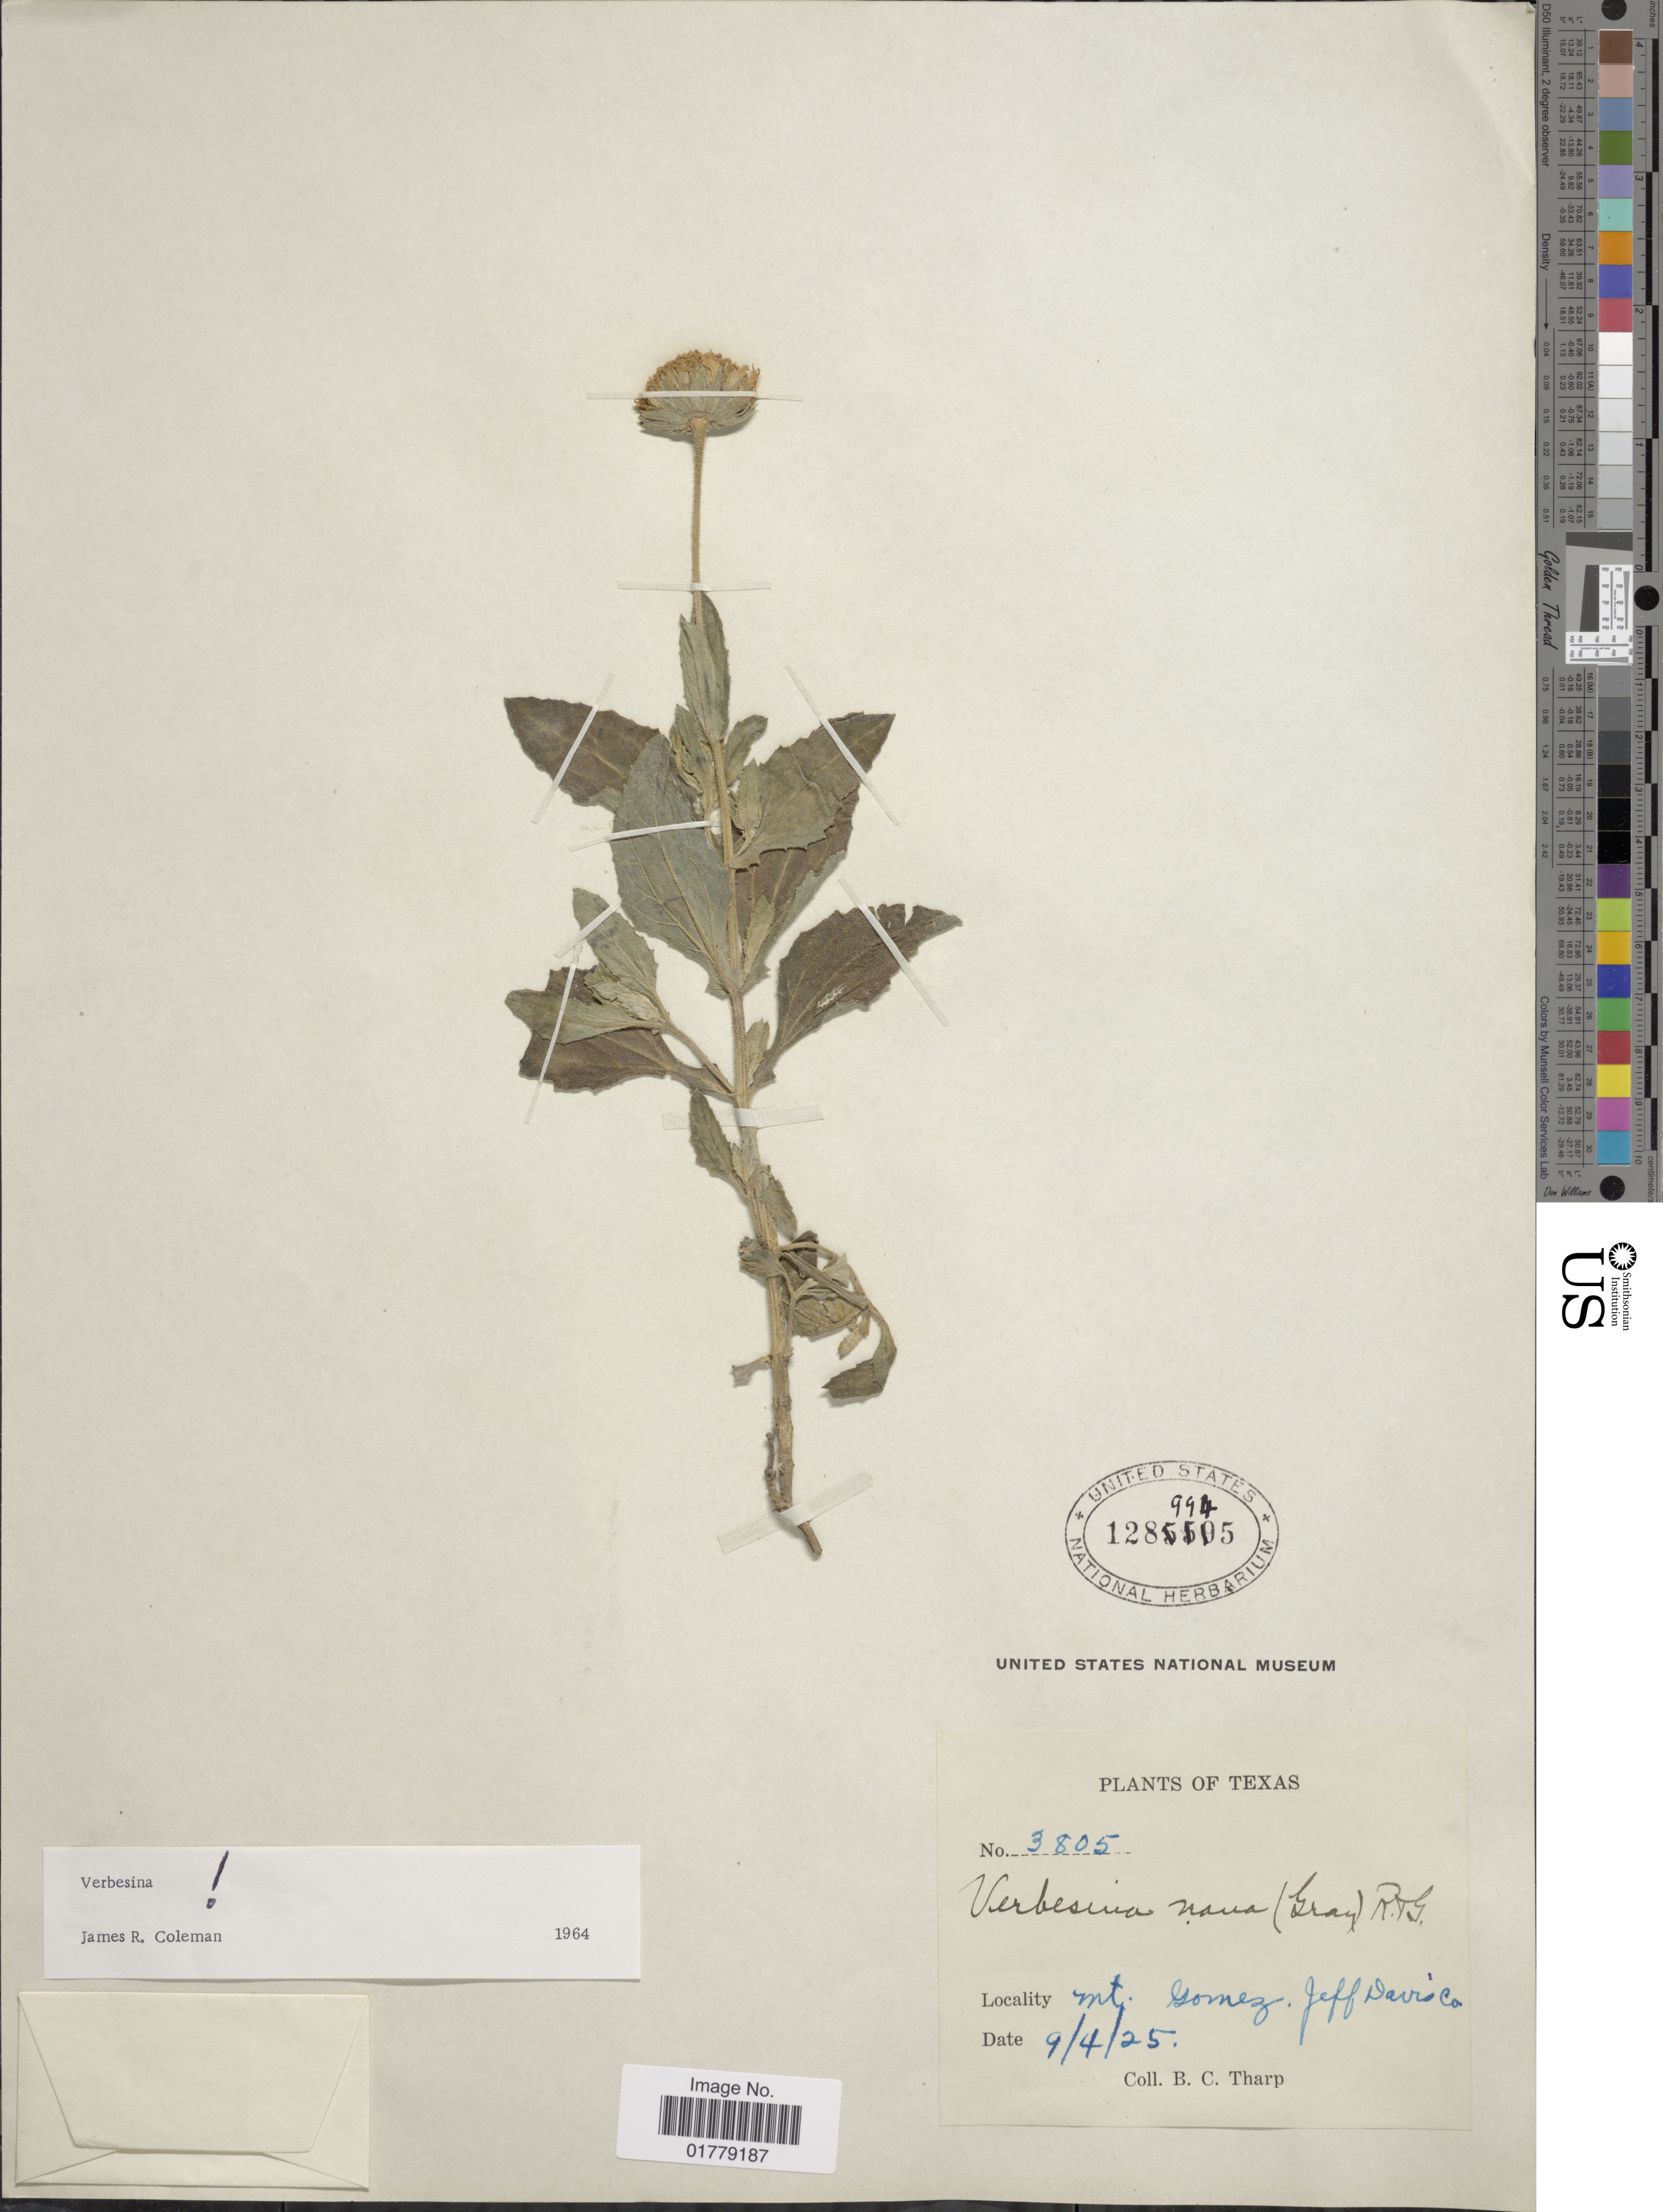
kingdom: Plantae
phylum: Tracheophyta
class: Magnoliopsida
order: Asterales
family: Asteraceae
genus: Verbesina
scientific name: Verbesina nana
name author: (A. Gray) B.L. Rob. & Greenm.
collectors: B. C. Tharp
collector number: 3805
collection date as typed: Transcribed d/m/y: 4/9/25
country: United States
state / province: Texas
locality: Mt. Gomez, Jeff Davis Co.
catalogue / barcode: US 1289945